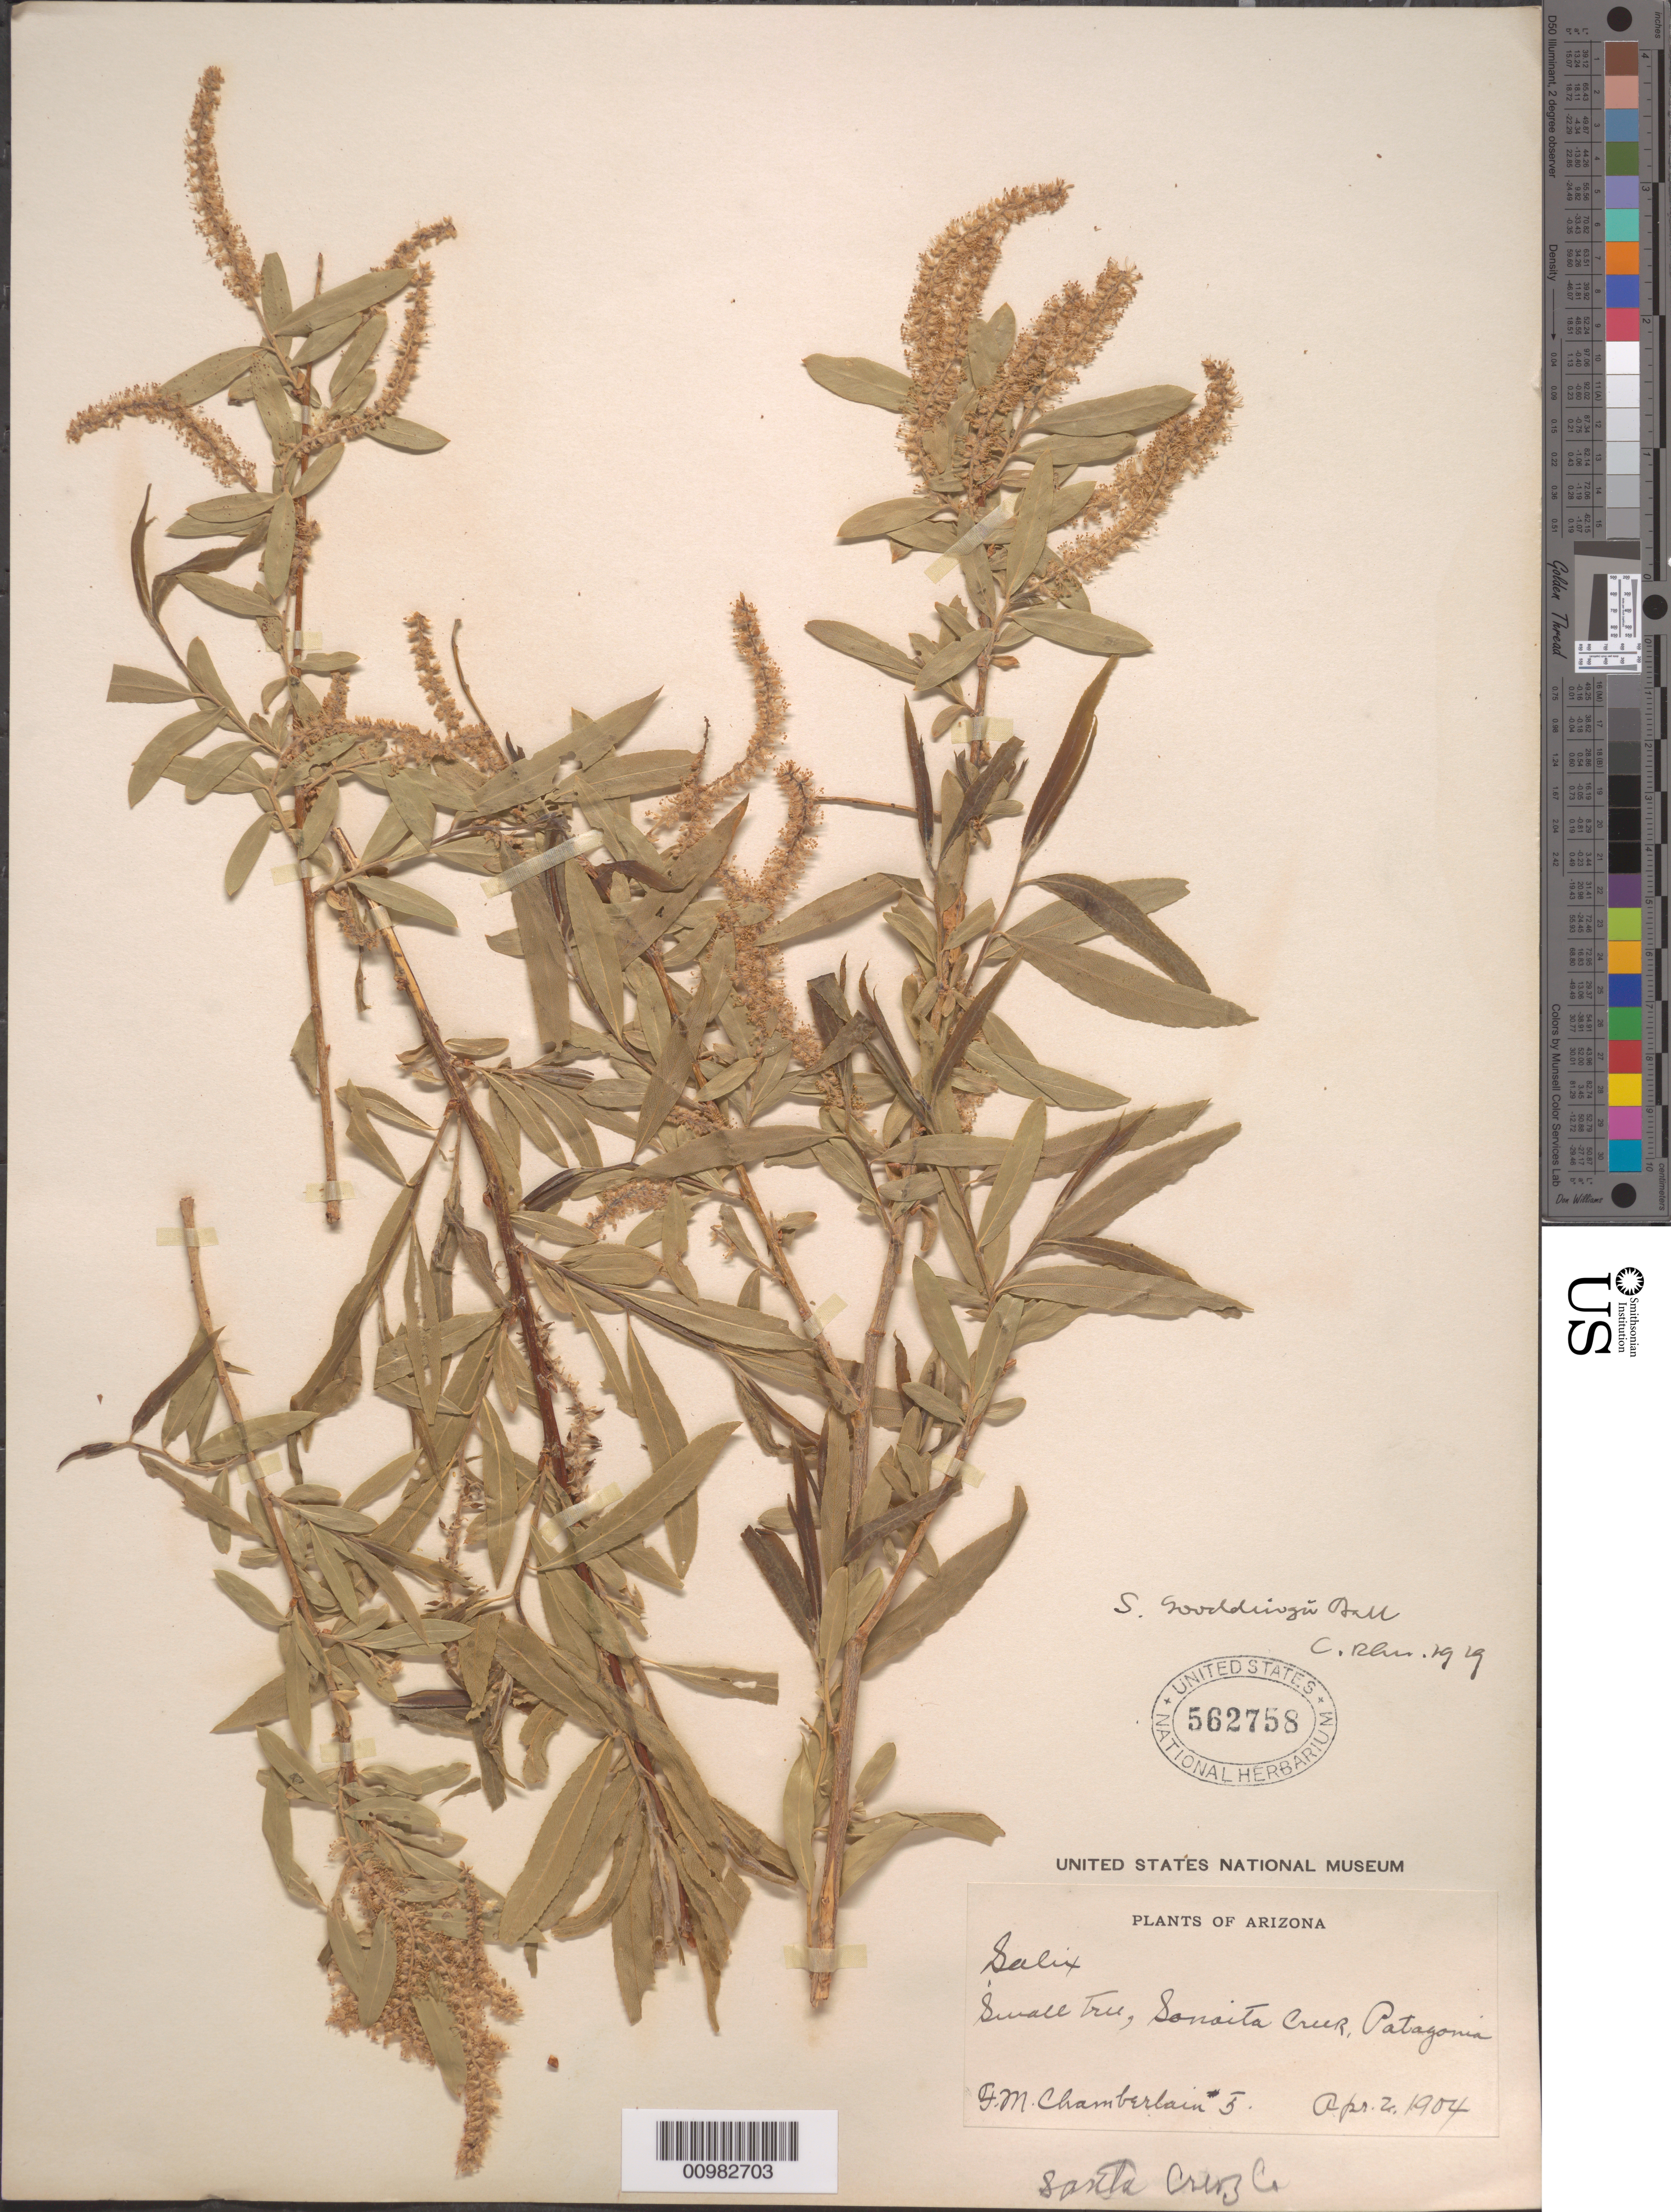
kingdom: Plantae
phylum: Tracheophyta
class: Magnoliopsida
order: Malpighiales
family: Salicaceae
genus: Salix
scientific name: Salix gooddingii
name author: C.R. Ball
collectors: F. Chamberlain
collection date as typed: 02 Apr 1904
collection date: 1904-04-02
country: United States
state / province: Arizona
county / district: Santa Cruz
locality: Sonaita Creek, Patagonia.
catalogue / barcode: US 562758